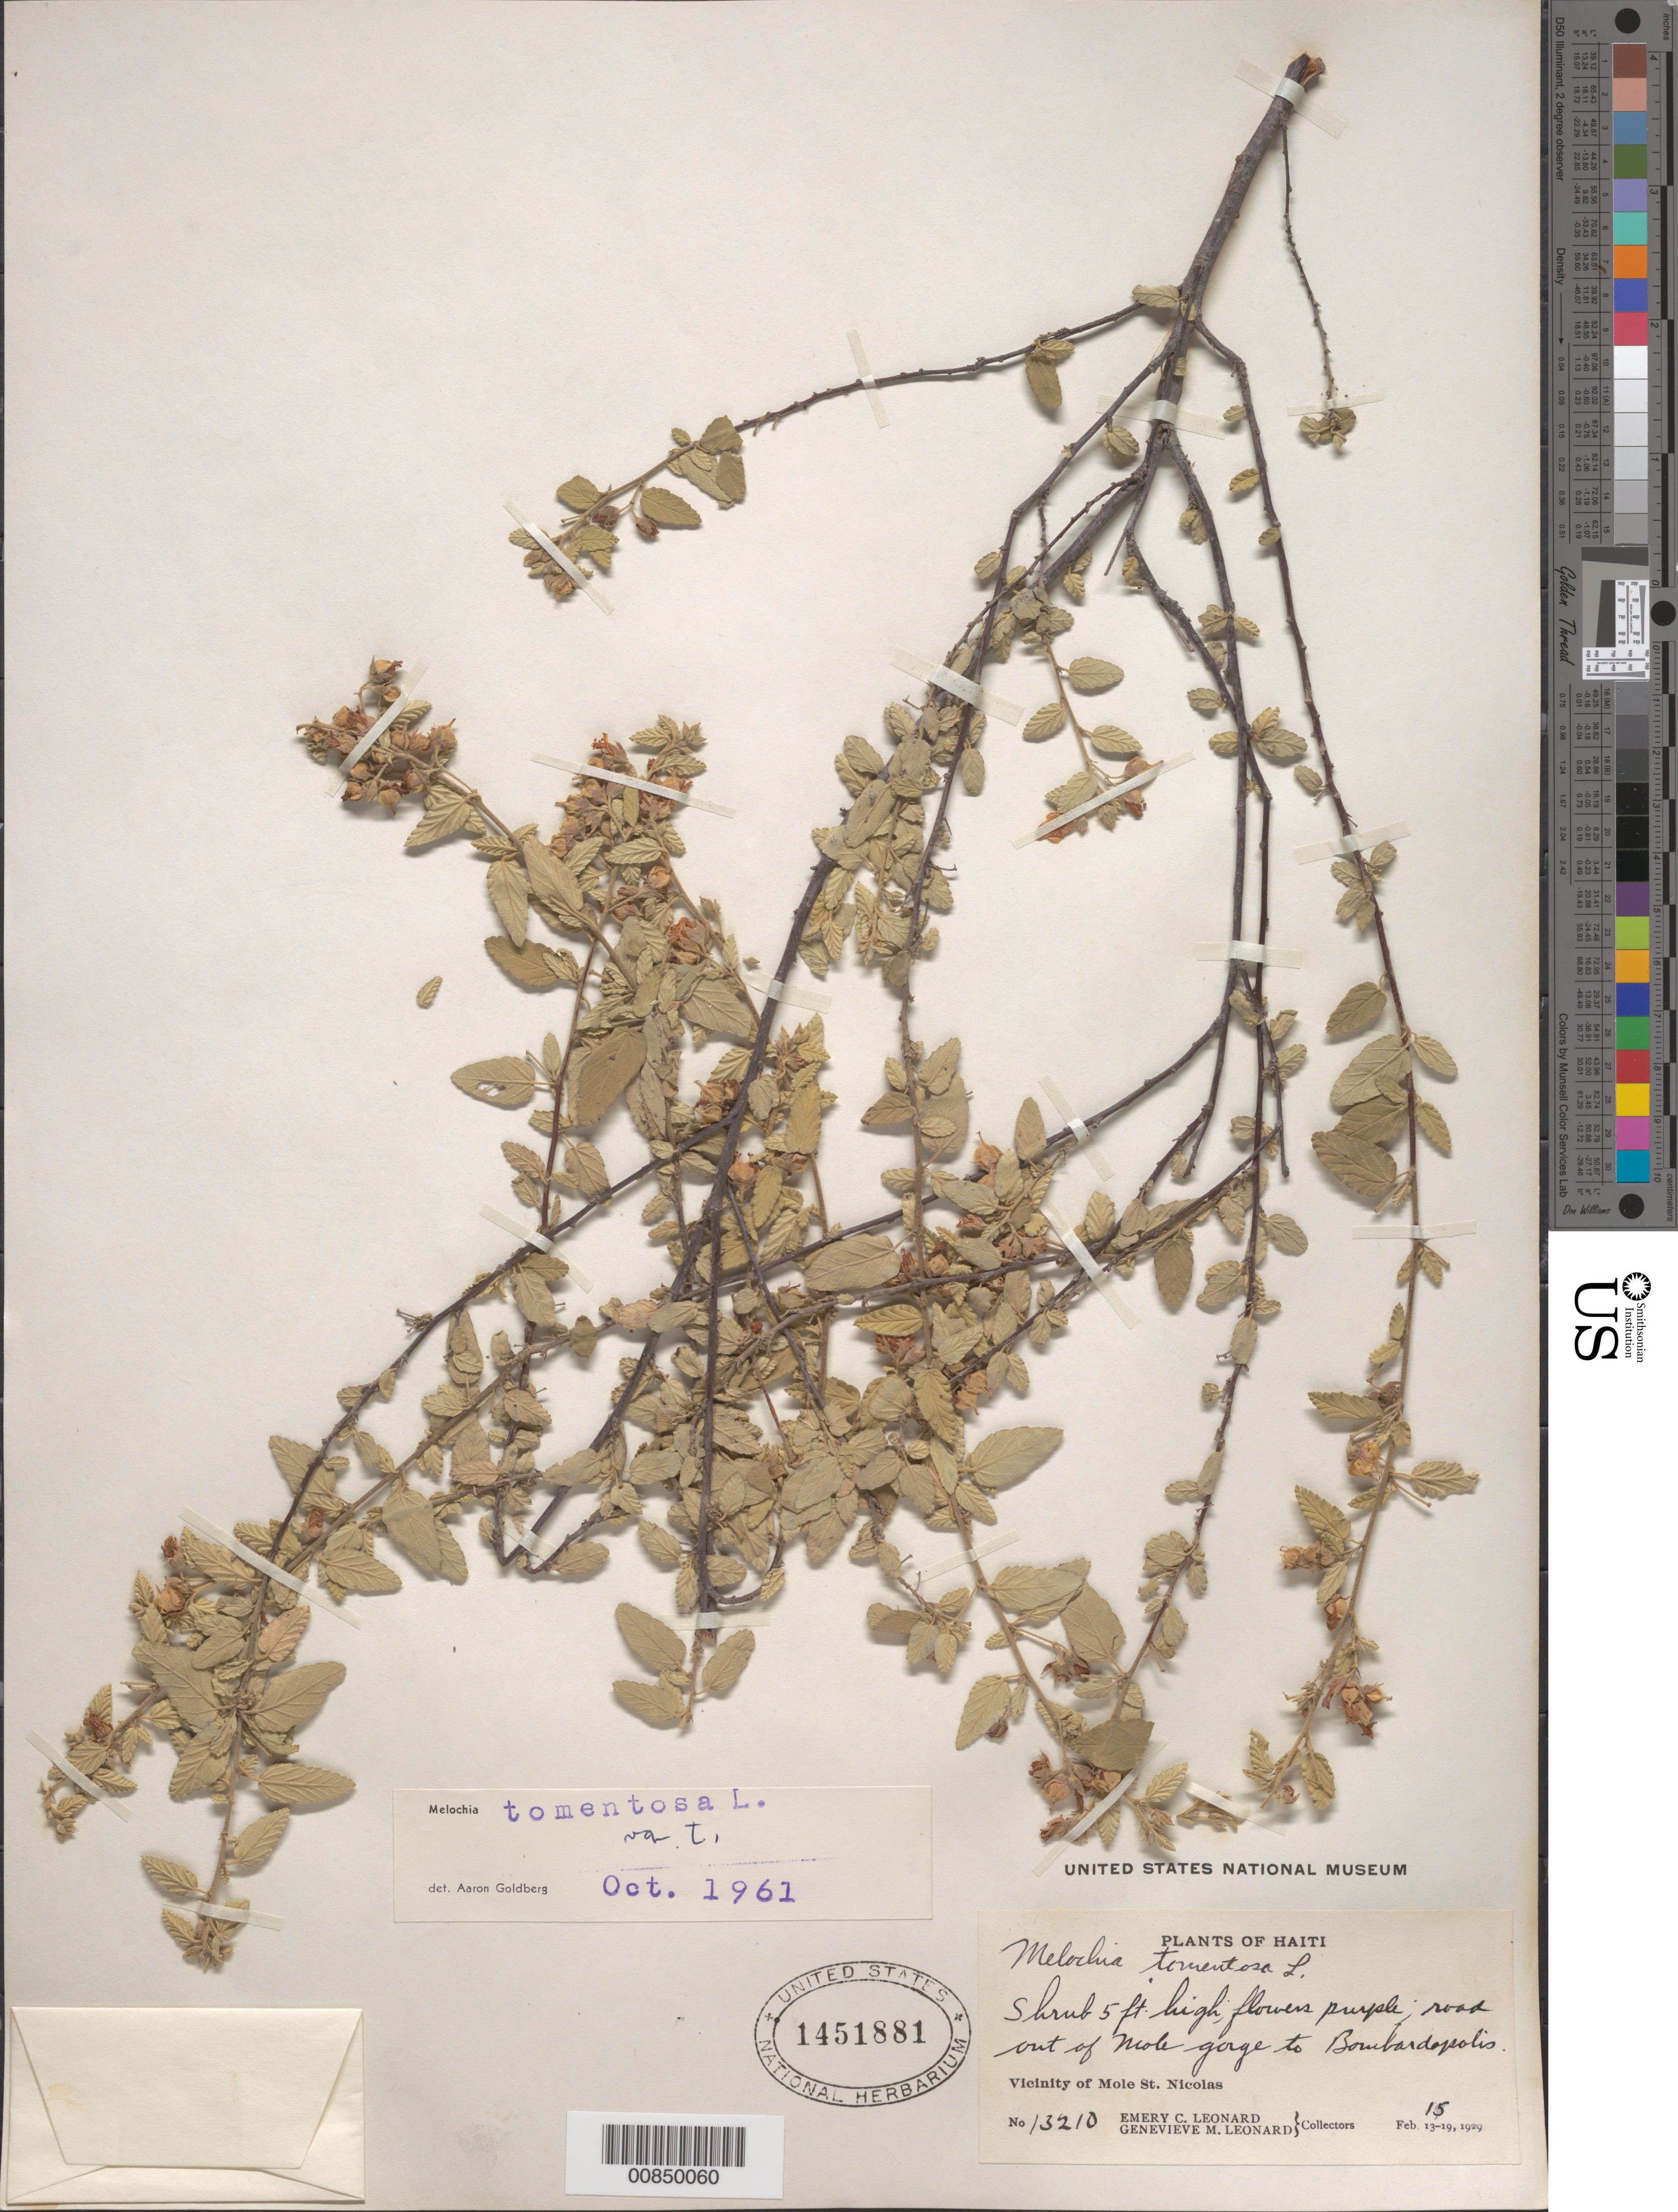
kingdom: Plantae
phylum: Tracheophyta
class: Magnoliopsida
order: Malvales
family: Malvaceae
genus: Melochia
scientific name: Melochia tomentosa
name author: L.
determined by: Goldberg, Aaron, (US), NMNH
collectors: E. C. Leonard & G. M. Leonard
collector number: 13210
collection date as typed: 15 Feb 1929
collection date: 1929-02-15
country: Haiti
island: Hispaniola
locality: Vicinity of Mole St. Nicolas, road out of Mole gorge to Bombardopolis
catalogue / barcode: US 1451881